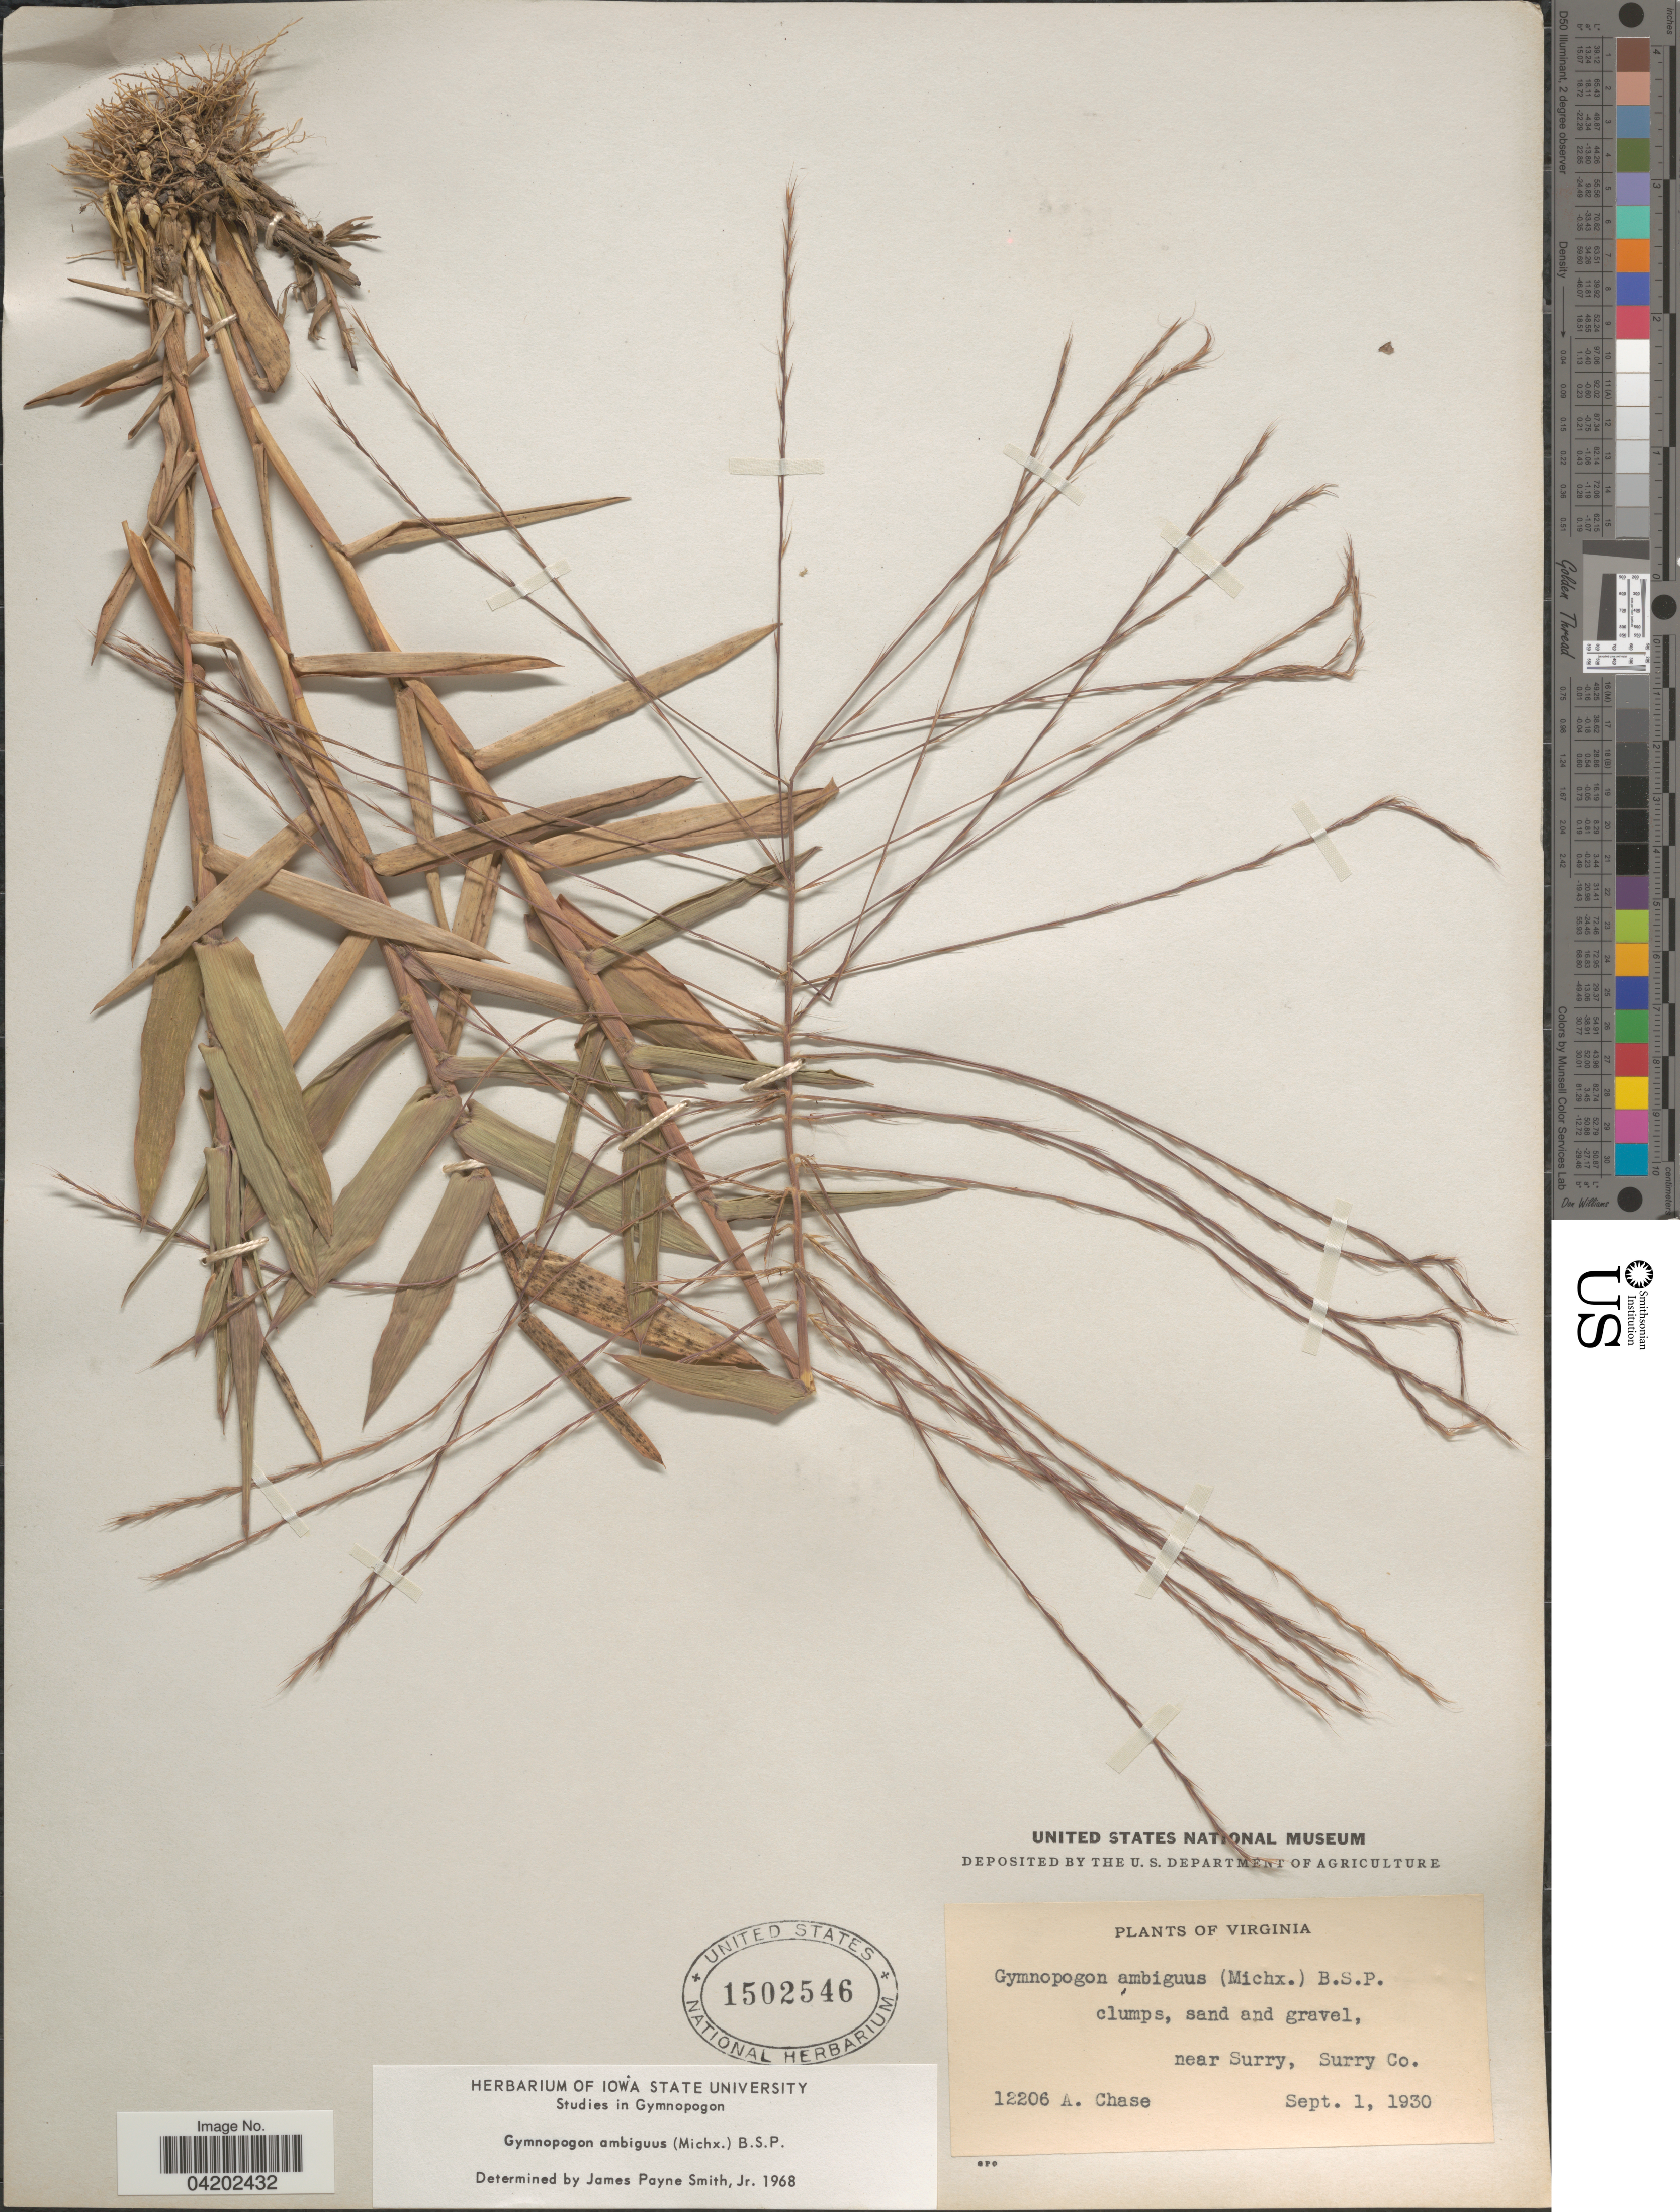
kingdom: Plantae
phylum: Tracheophyta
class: Liliopsida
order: Poales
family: Poaceae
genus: Gymnopogon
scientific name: Gymnopogon ambiguus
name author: (Michx.) Britton, Stearns & Poggenb.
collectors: A. Chase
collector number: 12206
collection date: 1930-09-01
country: United States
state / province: Virginia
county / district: Rappahannock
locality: Near Surry, Surry Co.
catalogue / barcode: US 1502546